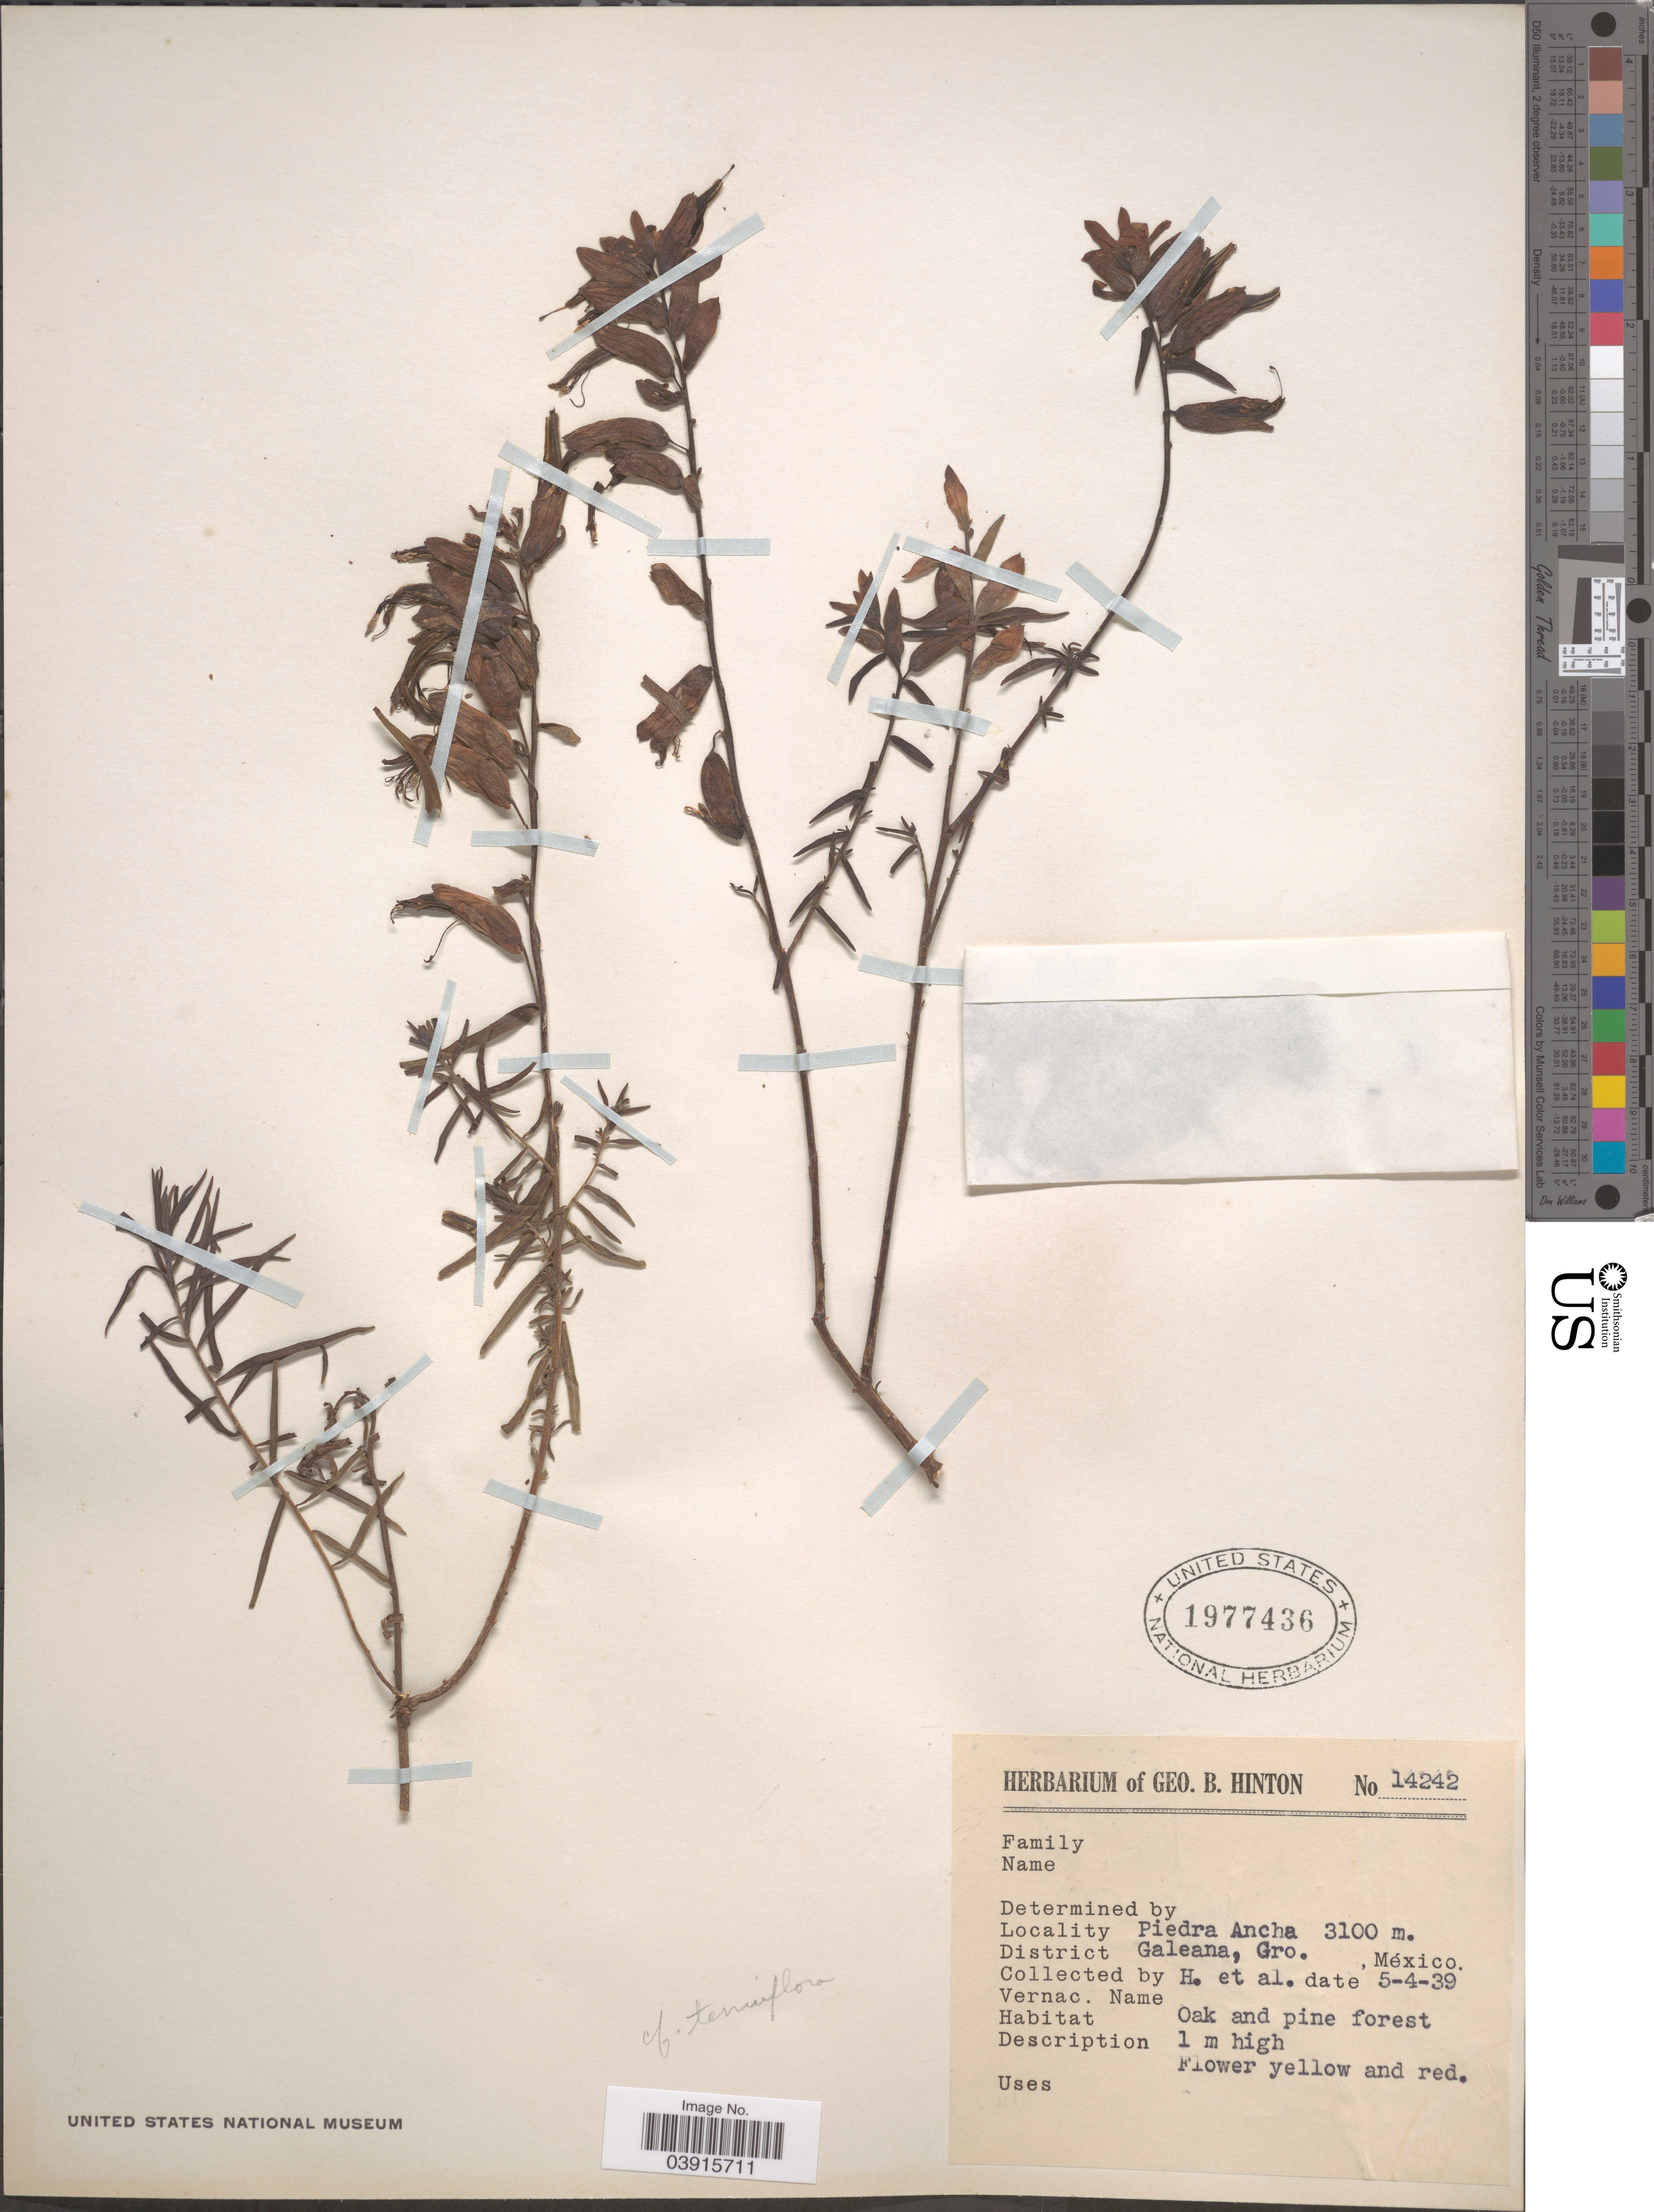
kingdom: Plantae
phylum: Tracheophyta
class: Magnoliopsida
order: Lamiales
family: Orobanchaceae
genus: Castilleja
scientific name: Castilleja tenuiflora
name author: Benth.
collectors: G. B. Hinton & et al.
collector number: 14242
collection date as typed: Transcribed d/m/y: 5/4/39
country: Mexico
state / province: Guerrero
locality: Piedra Ancha. District Galeana.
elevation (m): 3100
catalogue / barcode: US 1977436